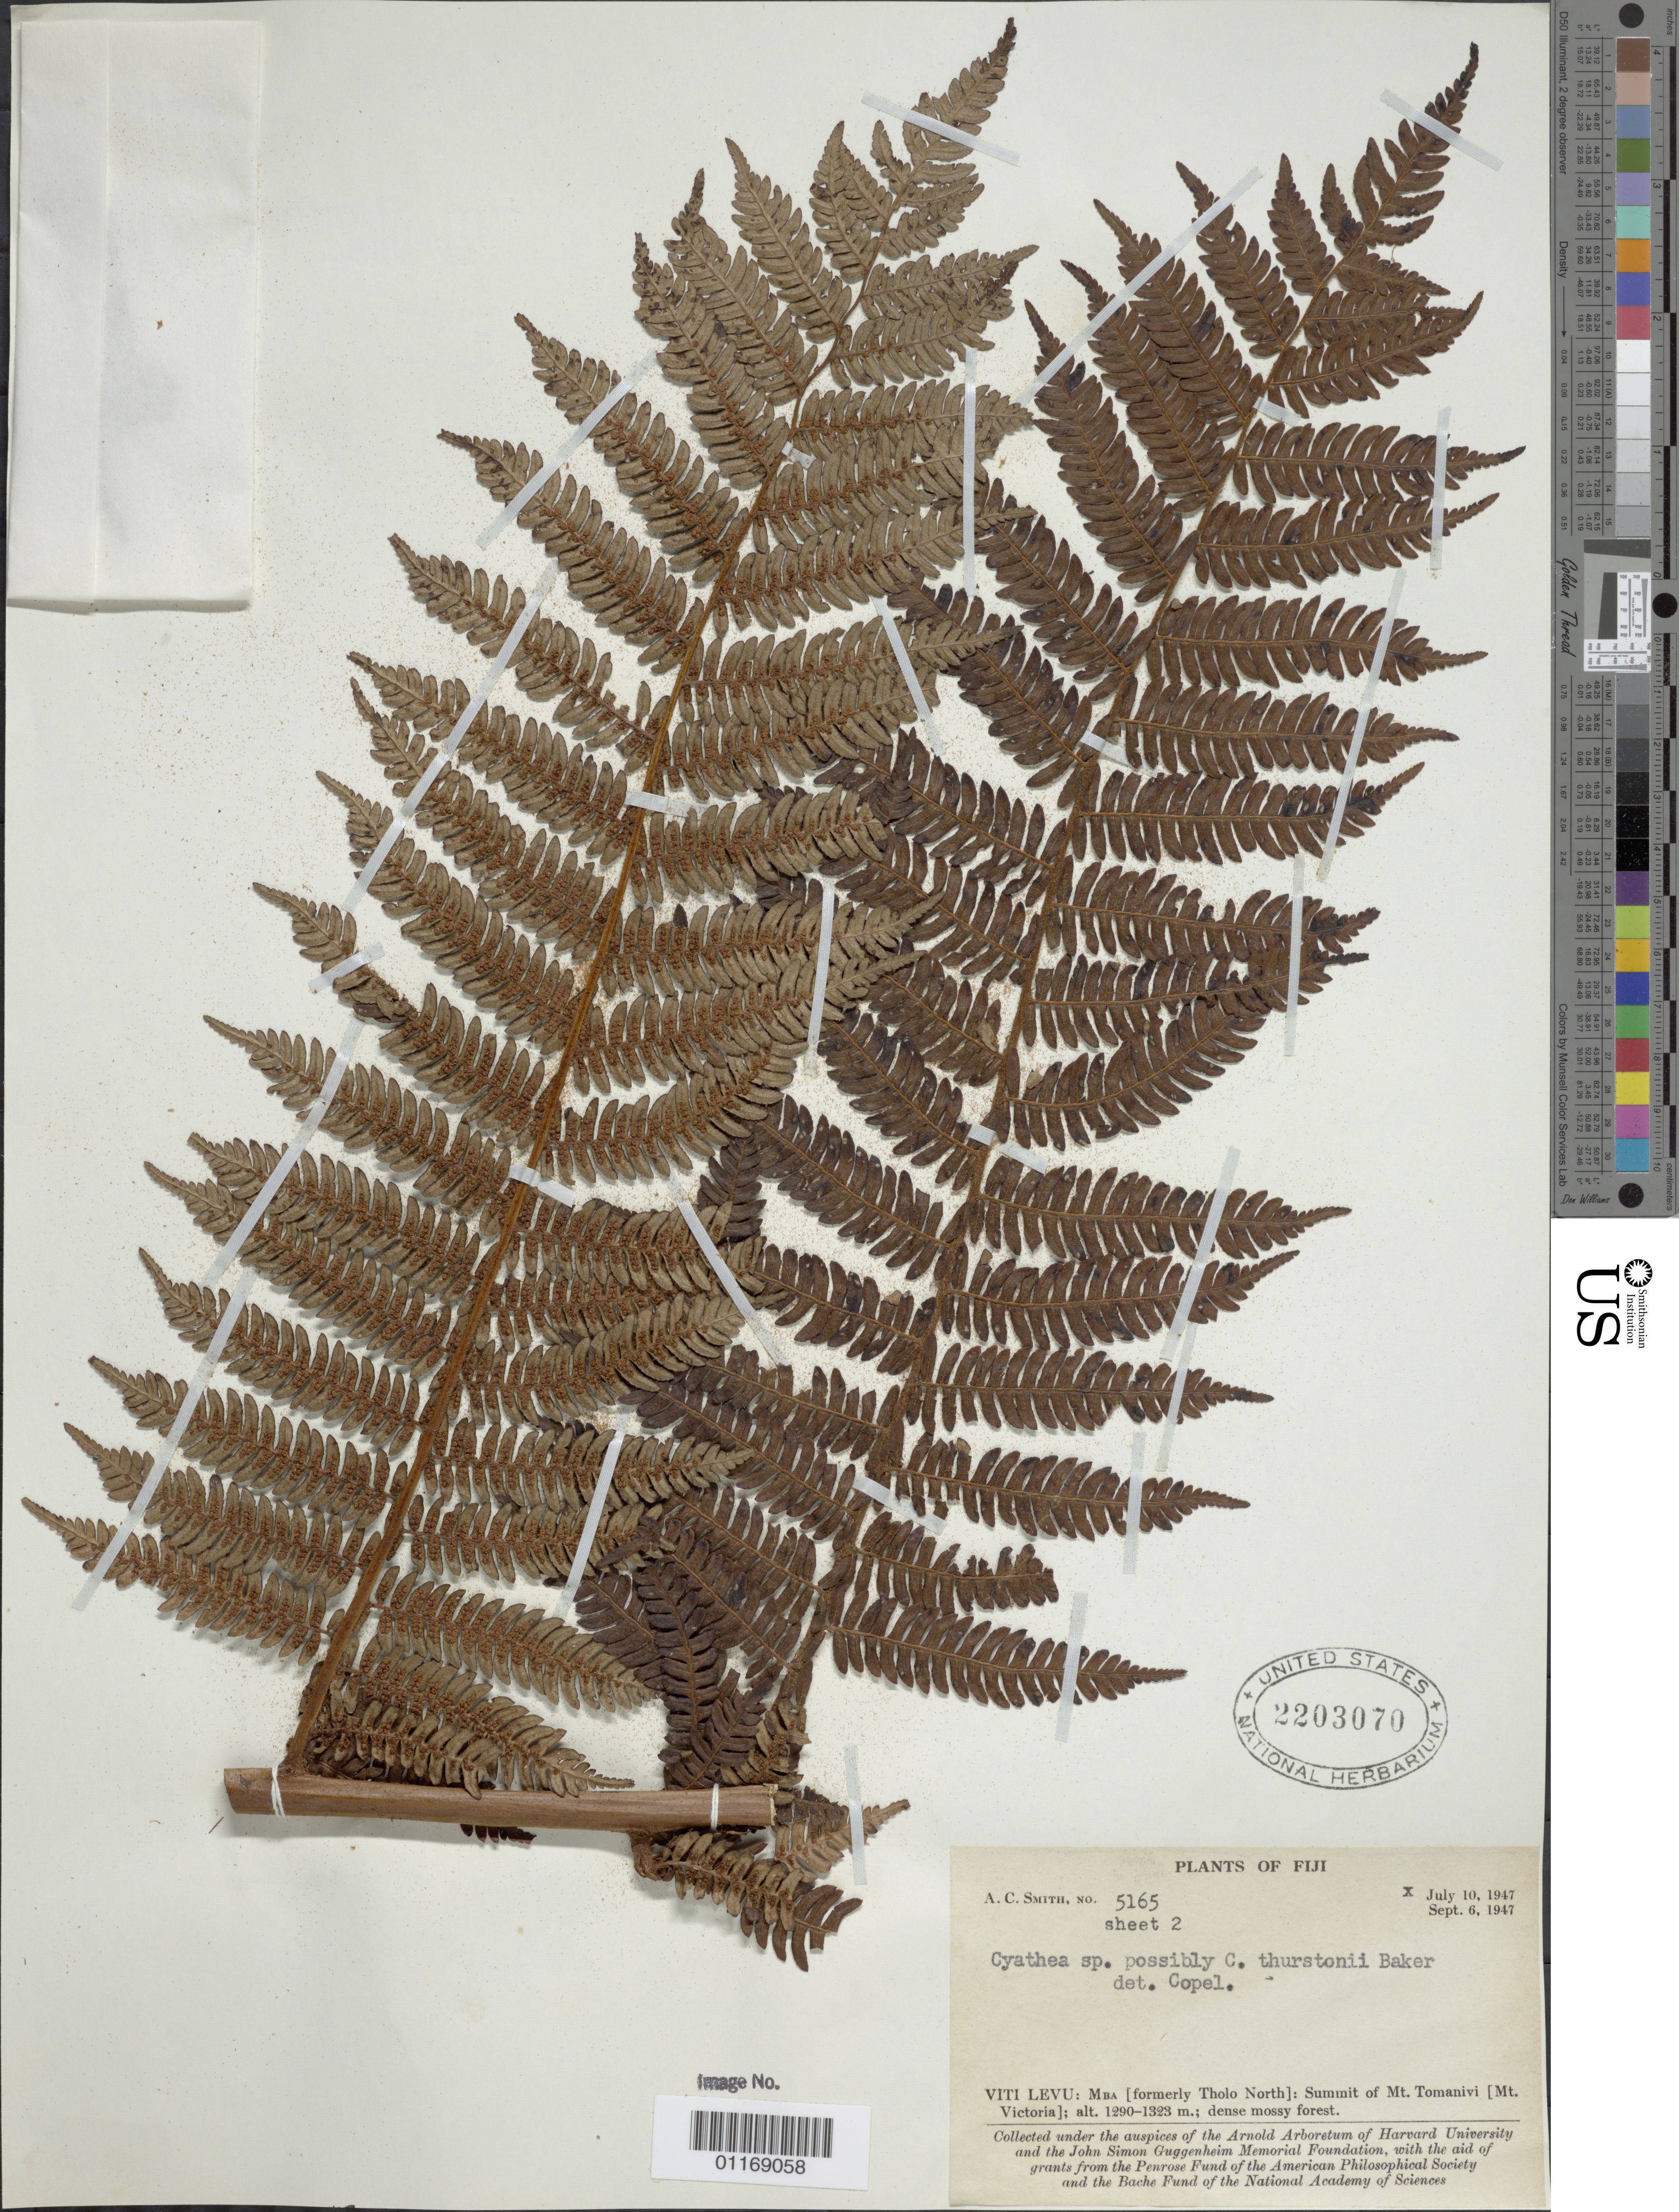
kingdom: Plantae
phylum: Tracheophyta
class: Polypodiopsida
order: Cyatheales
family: Cyatheaceae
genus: Alsophila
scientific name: Alsophila tahitensis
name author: Brack. in Wilkes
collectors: A. C. Smith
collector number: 5165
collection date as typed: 10 Jul 1947 to 06 Sep 1947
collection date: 1947-07-10/1947-09-06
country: Fiji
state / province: Mba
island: Viti Levu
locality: Summit of mt. tomanivi (mt. victoria).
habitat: Dense mossy forest.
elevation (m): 1290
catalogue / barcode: US 2203070